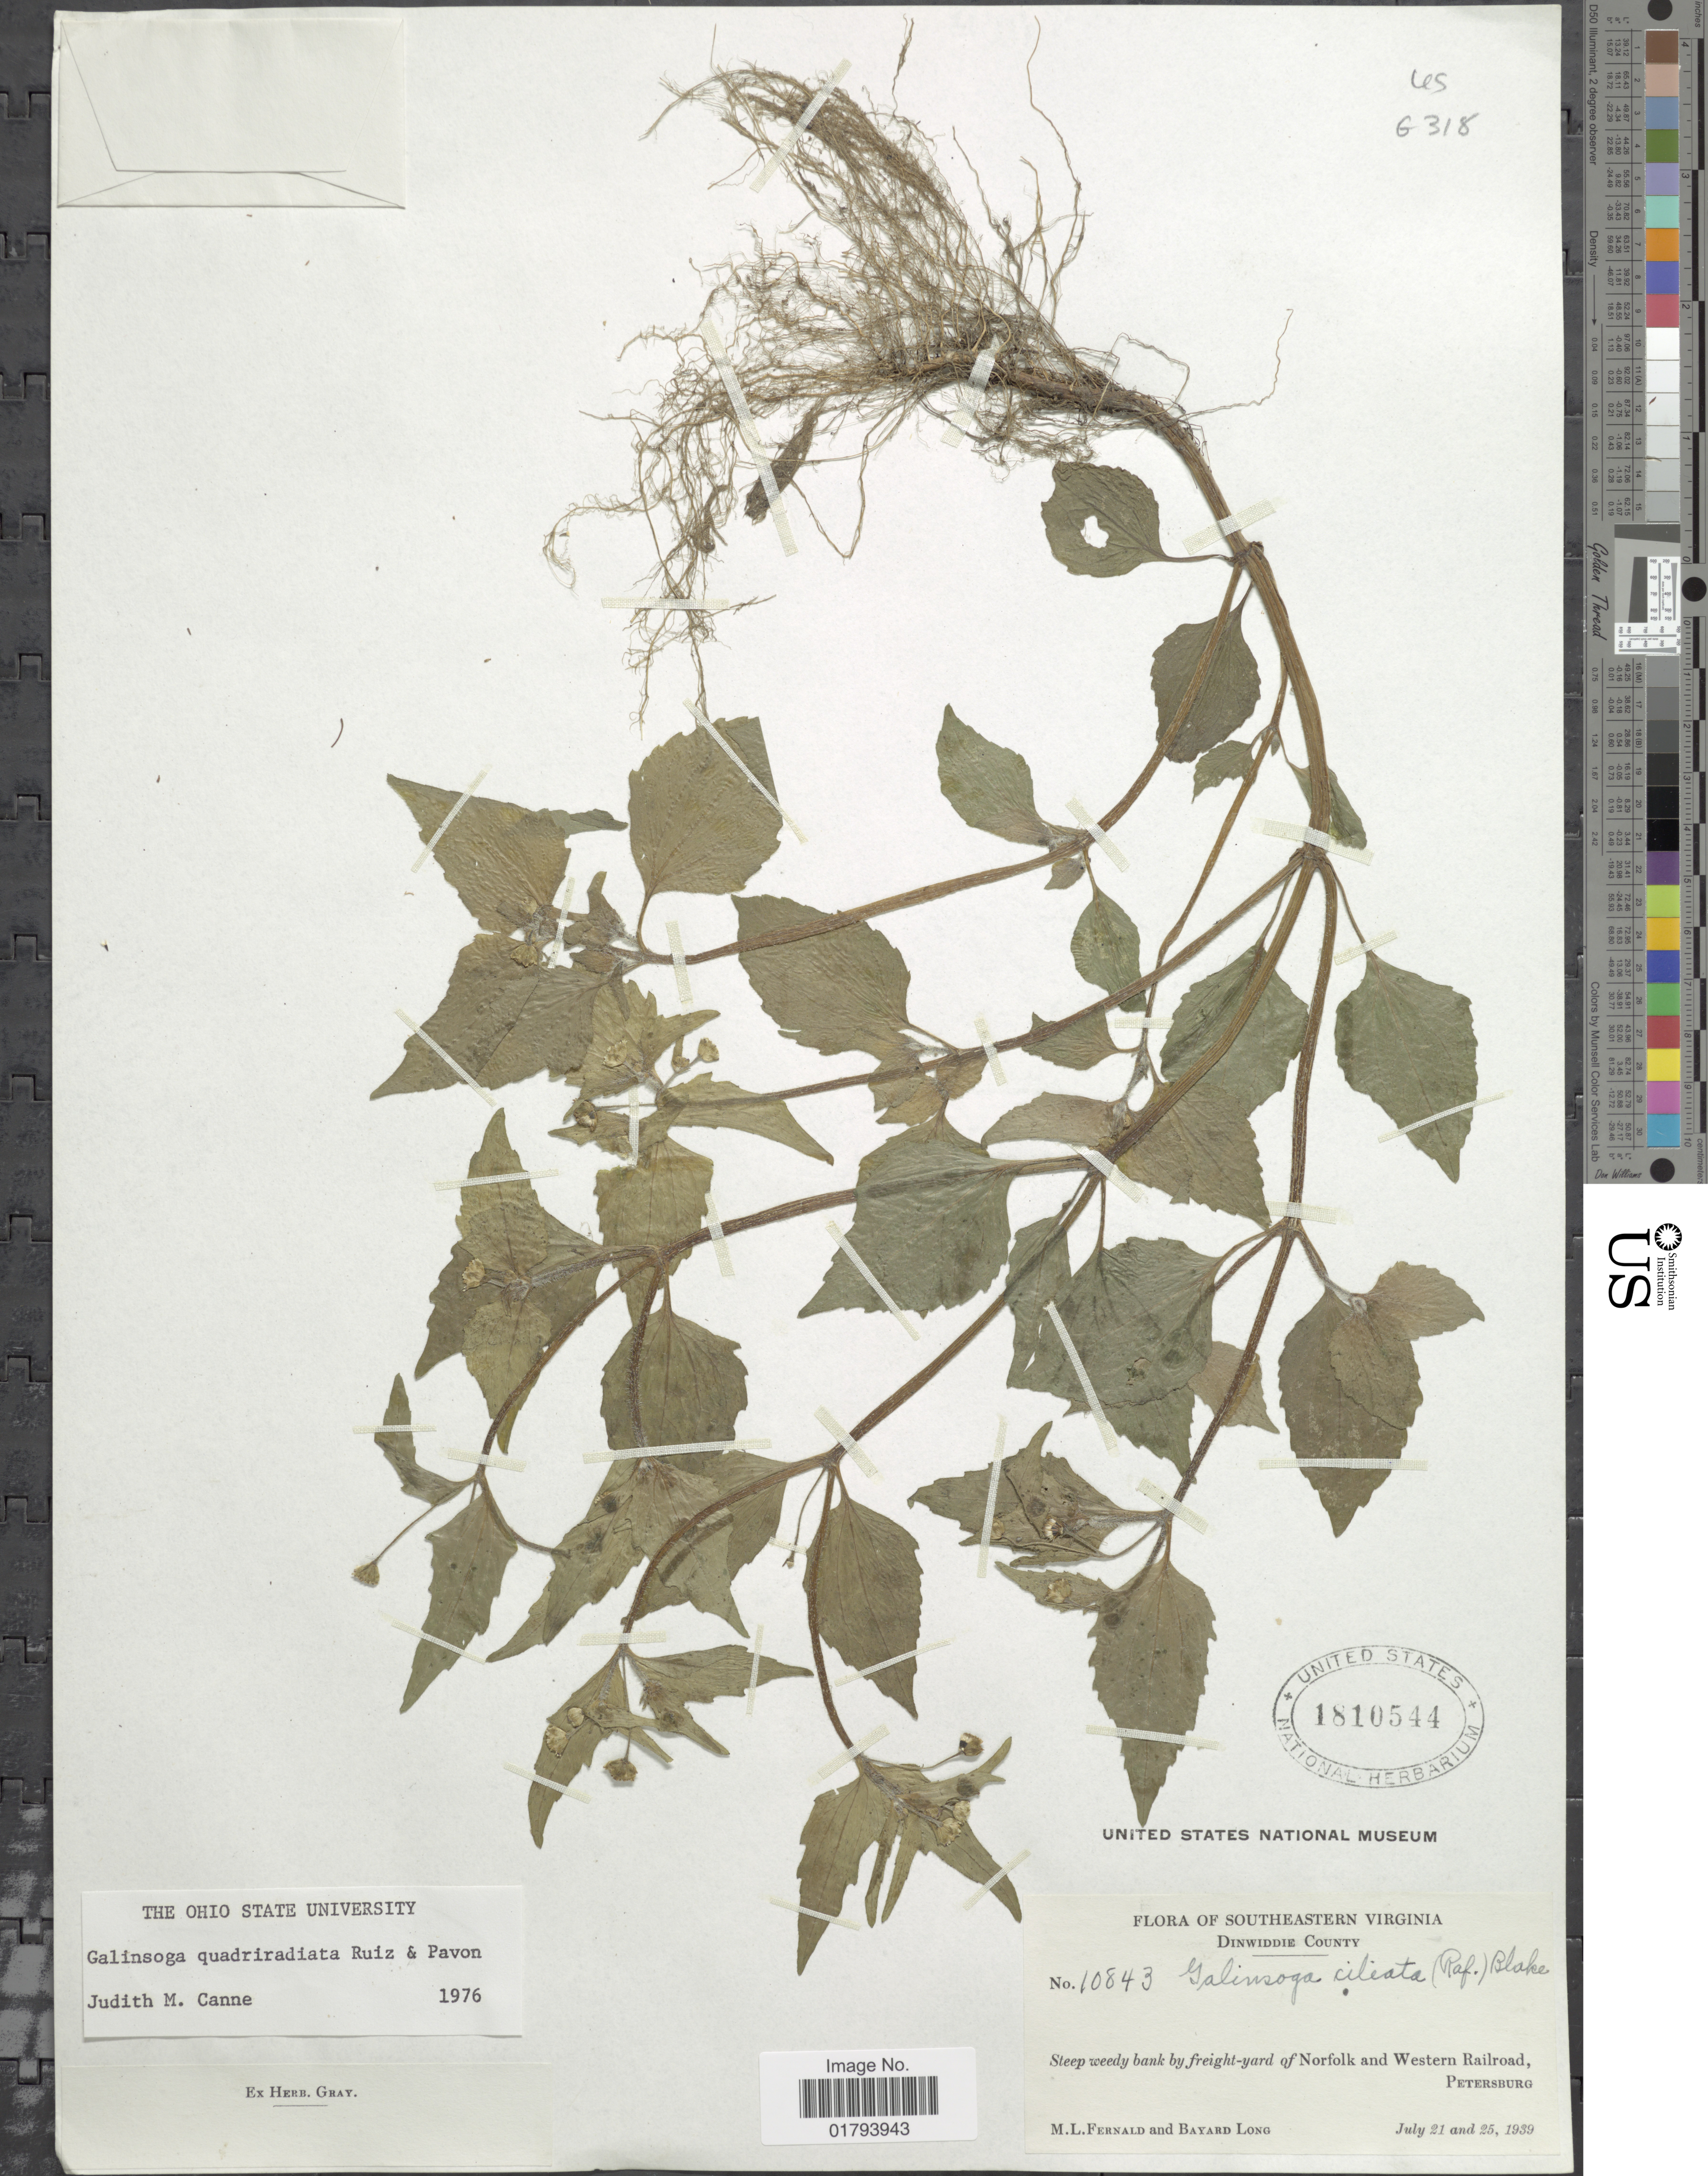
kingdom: Plantae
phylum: Tracheophyta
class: Magnoliopsida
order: Asterales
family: Asteraceae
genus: Galinsoga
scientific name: Galinsoga quadriradiata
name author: Ruiz & Pav.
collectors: M. L. Fernald & B. Long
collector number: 10843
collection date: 1939-07-21/1939-07-25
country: United States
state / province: Virginia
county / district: Dinwiddie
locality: Southeastern Virginia, Dinwiddie County, Steep weedy bank by freight-yard of Norfolk and Western Railroad, Petersburg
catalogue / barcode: US 1810544